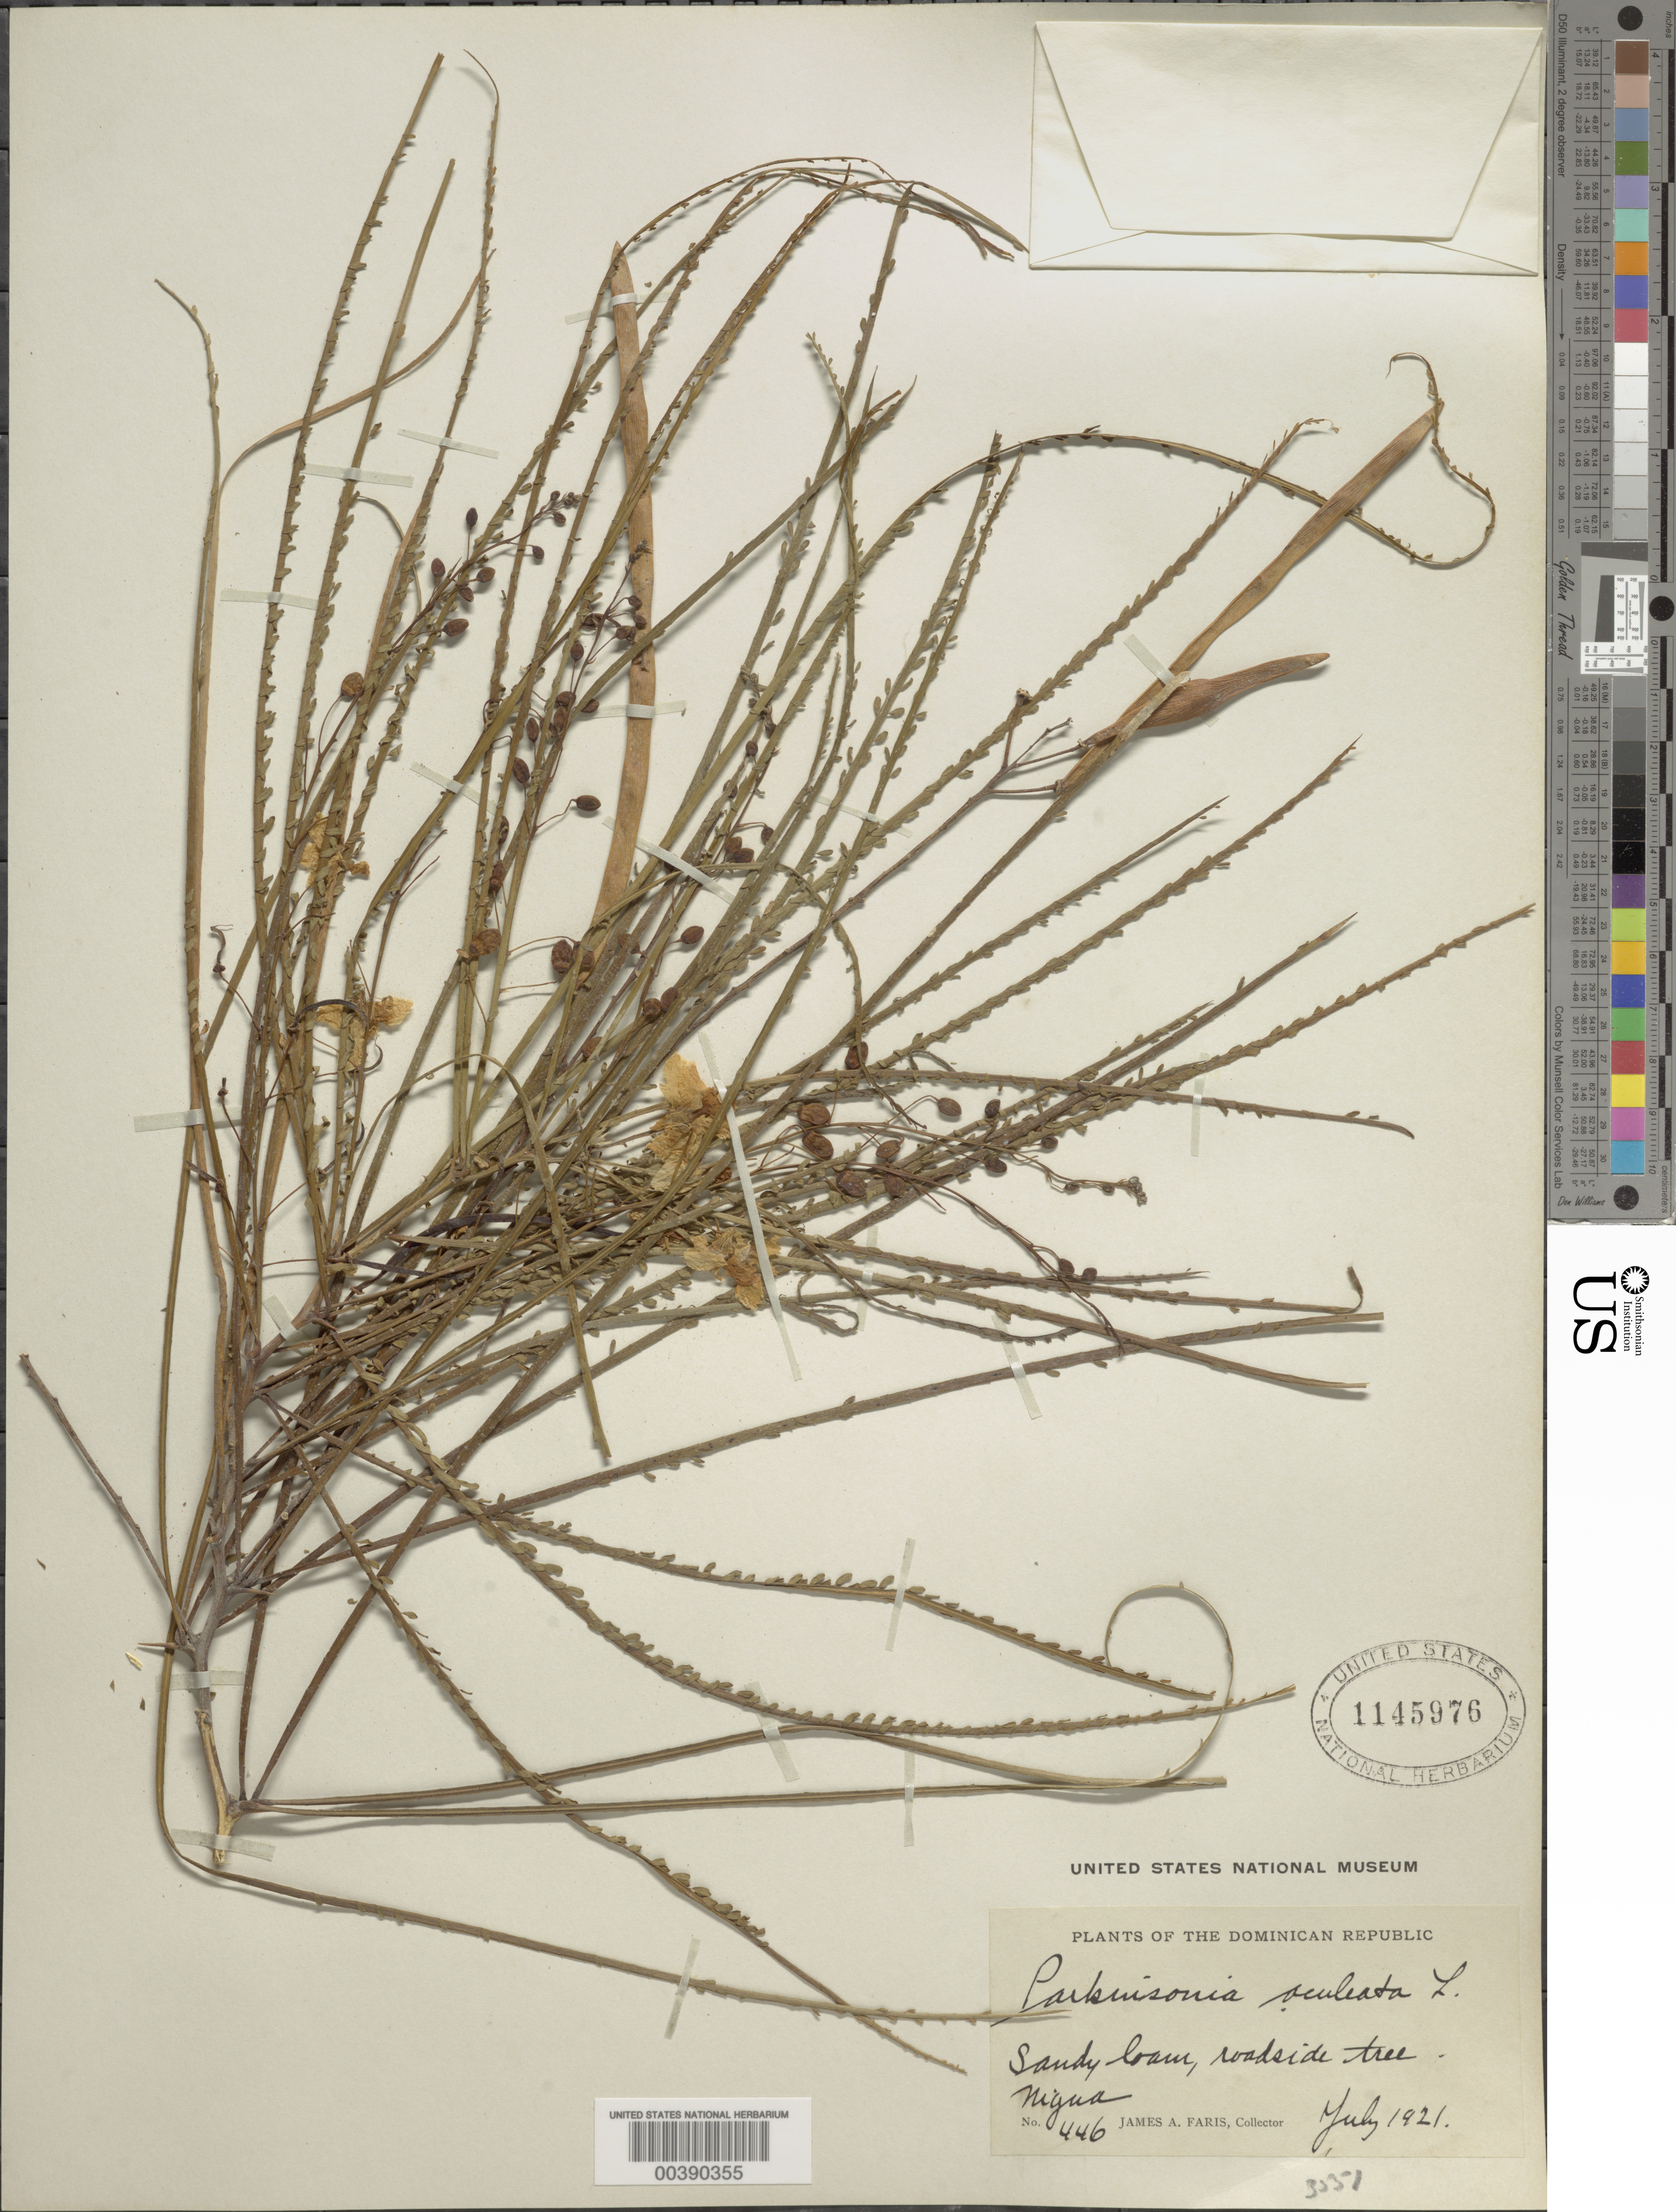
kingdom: Plantae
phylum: Tracheophyta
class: Magnoliopsida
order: Fabales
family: Fabaceae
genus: Parkinsonia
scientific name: Parkinsonia aculeata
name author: L.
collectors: J. Faris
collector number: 446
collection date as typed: Jul 1921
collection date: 1921-07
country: Dominican Republic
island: Hispaniola Island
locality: Nigua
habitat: Sandy loam, roadside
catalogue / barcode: US 1145976